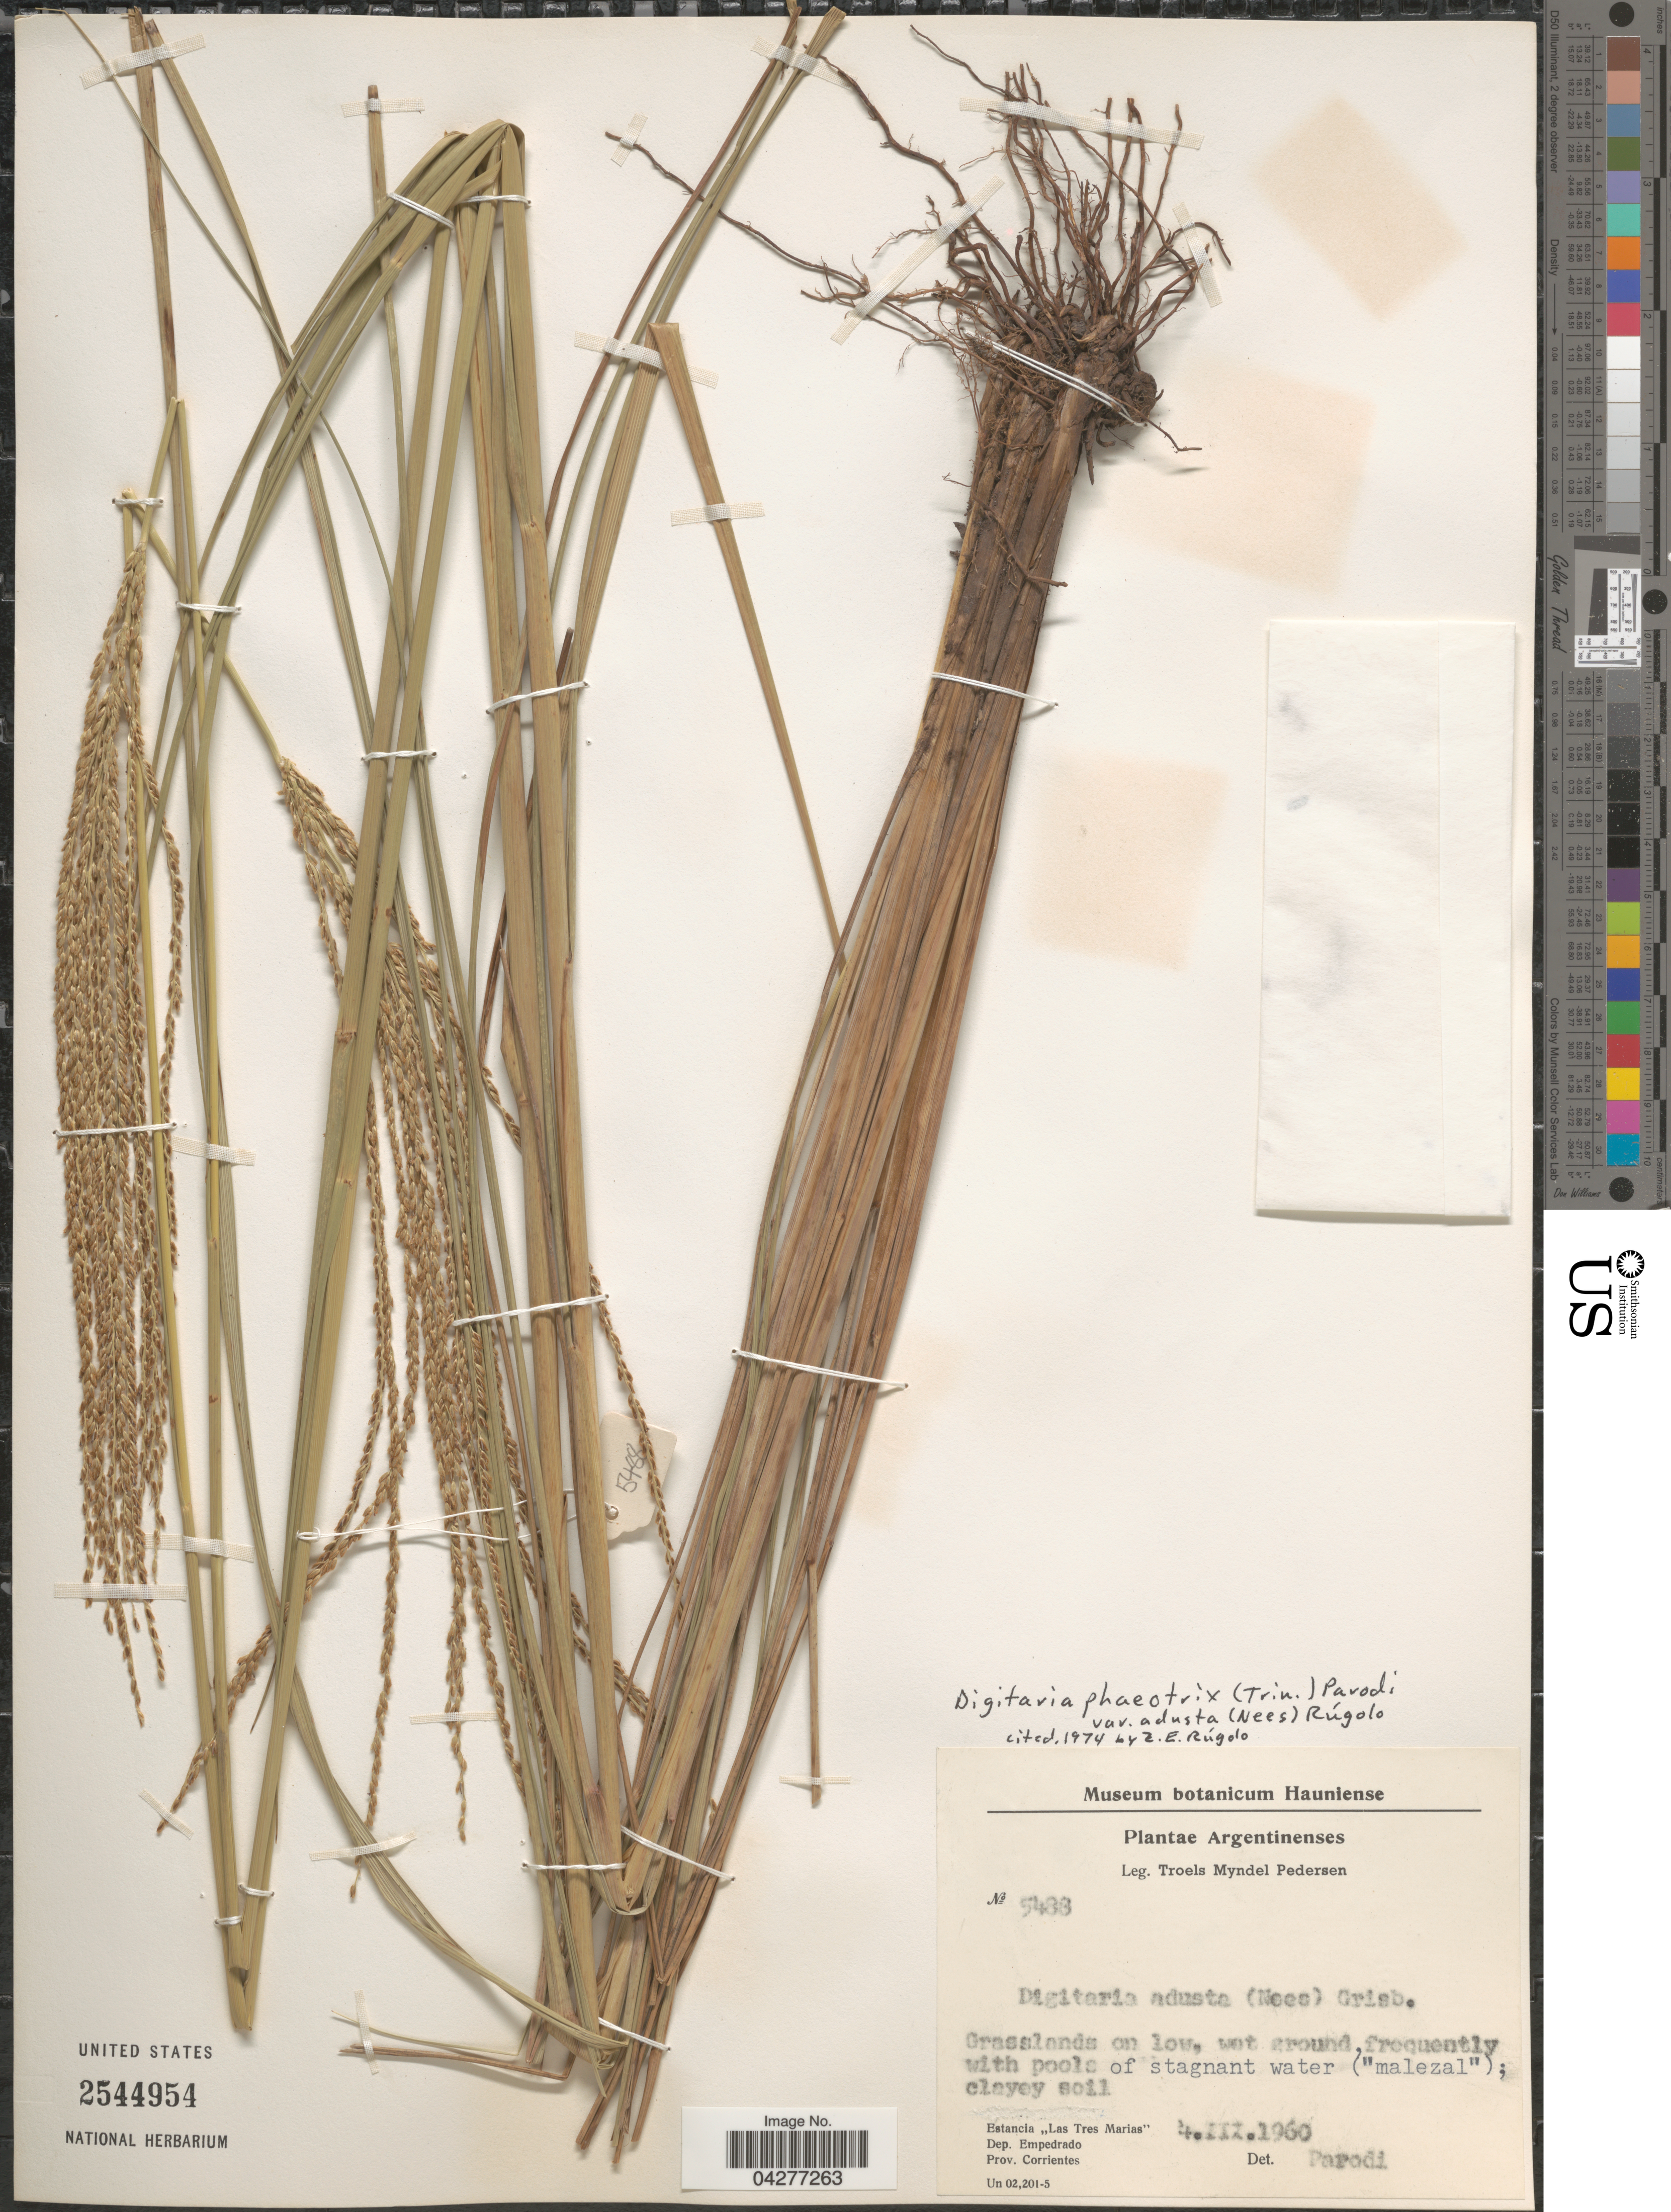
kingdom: Plantae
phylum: Tracheophyta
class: Liliopsida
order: Poales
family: Poaceae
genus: Digitaria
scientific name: Digitaria phaeothrix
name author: (Trin.) Parodi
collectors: T. Pederson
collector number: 5488*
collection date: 1960-03-04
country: Argentina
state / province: Corrientes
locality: Grasslands on low, wet ground. Estancia "Las Tres Marias". Dep. Empedrado.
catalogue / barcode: US 2544954